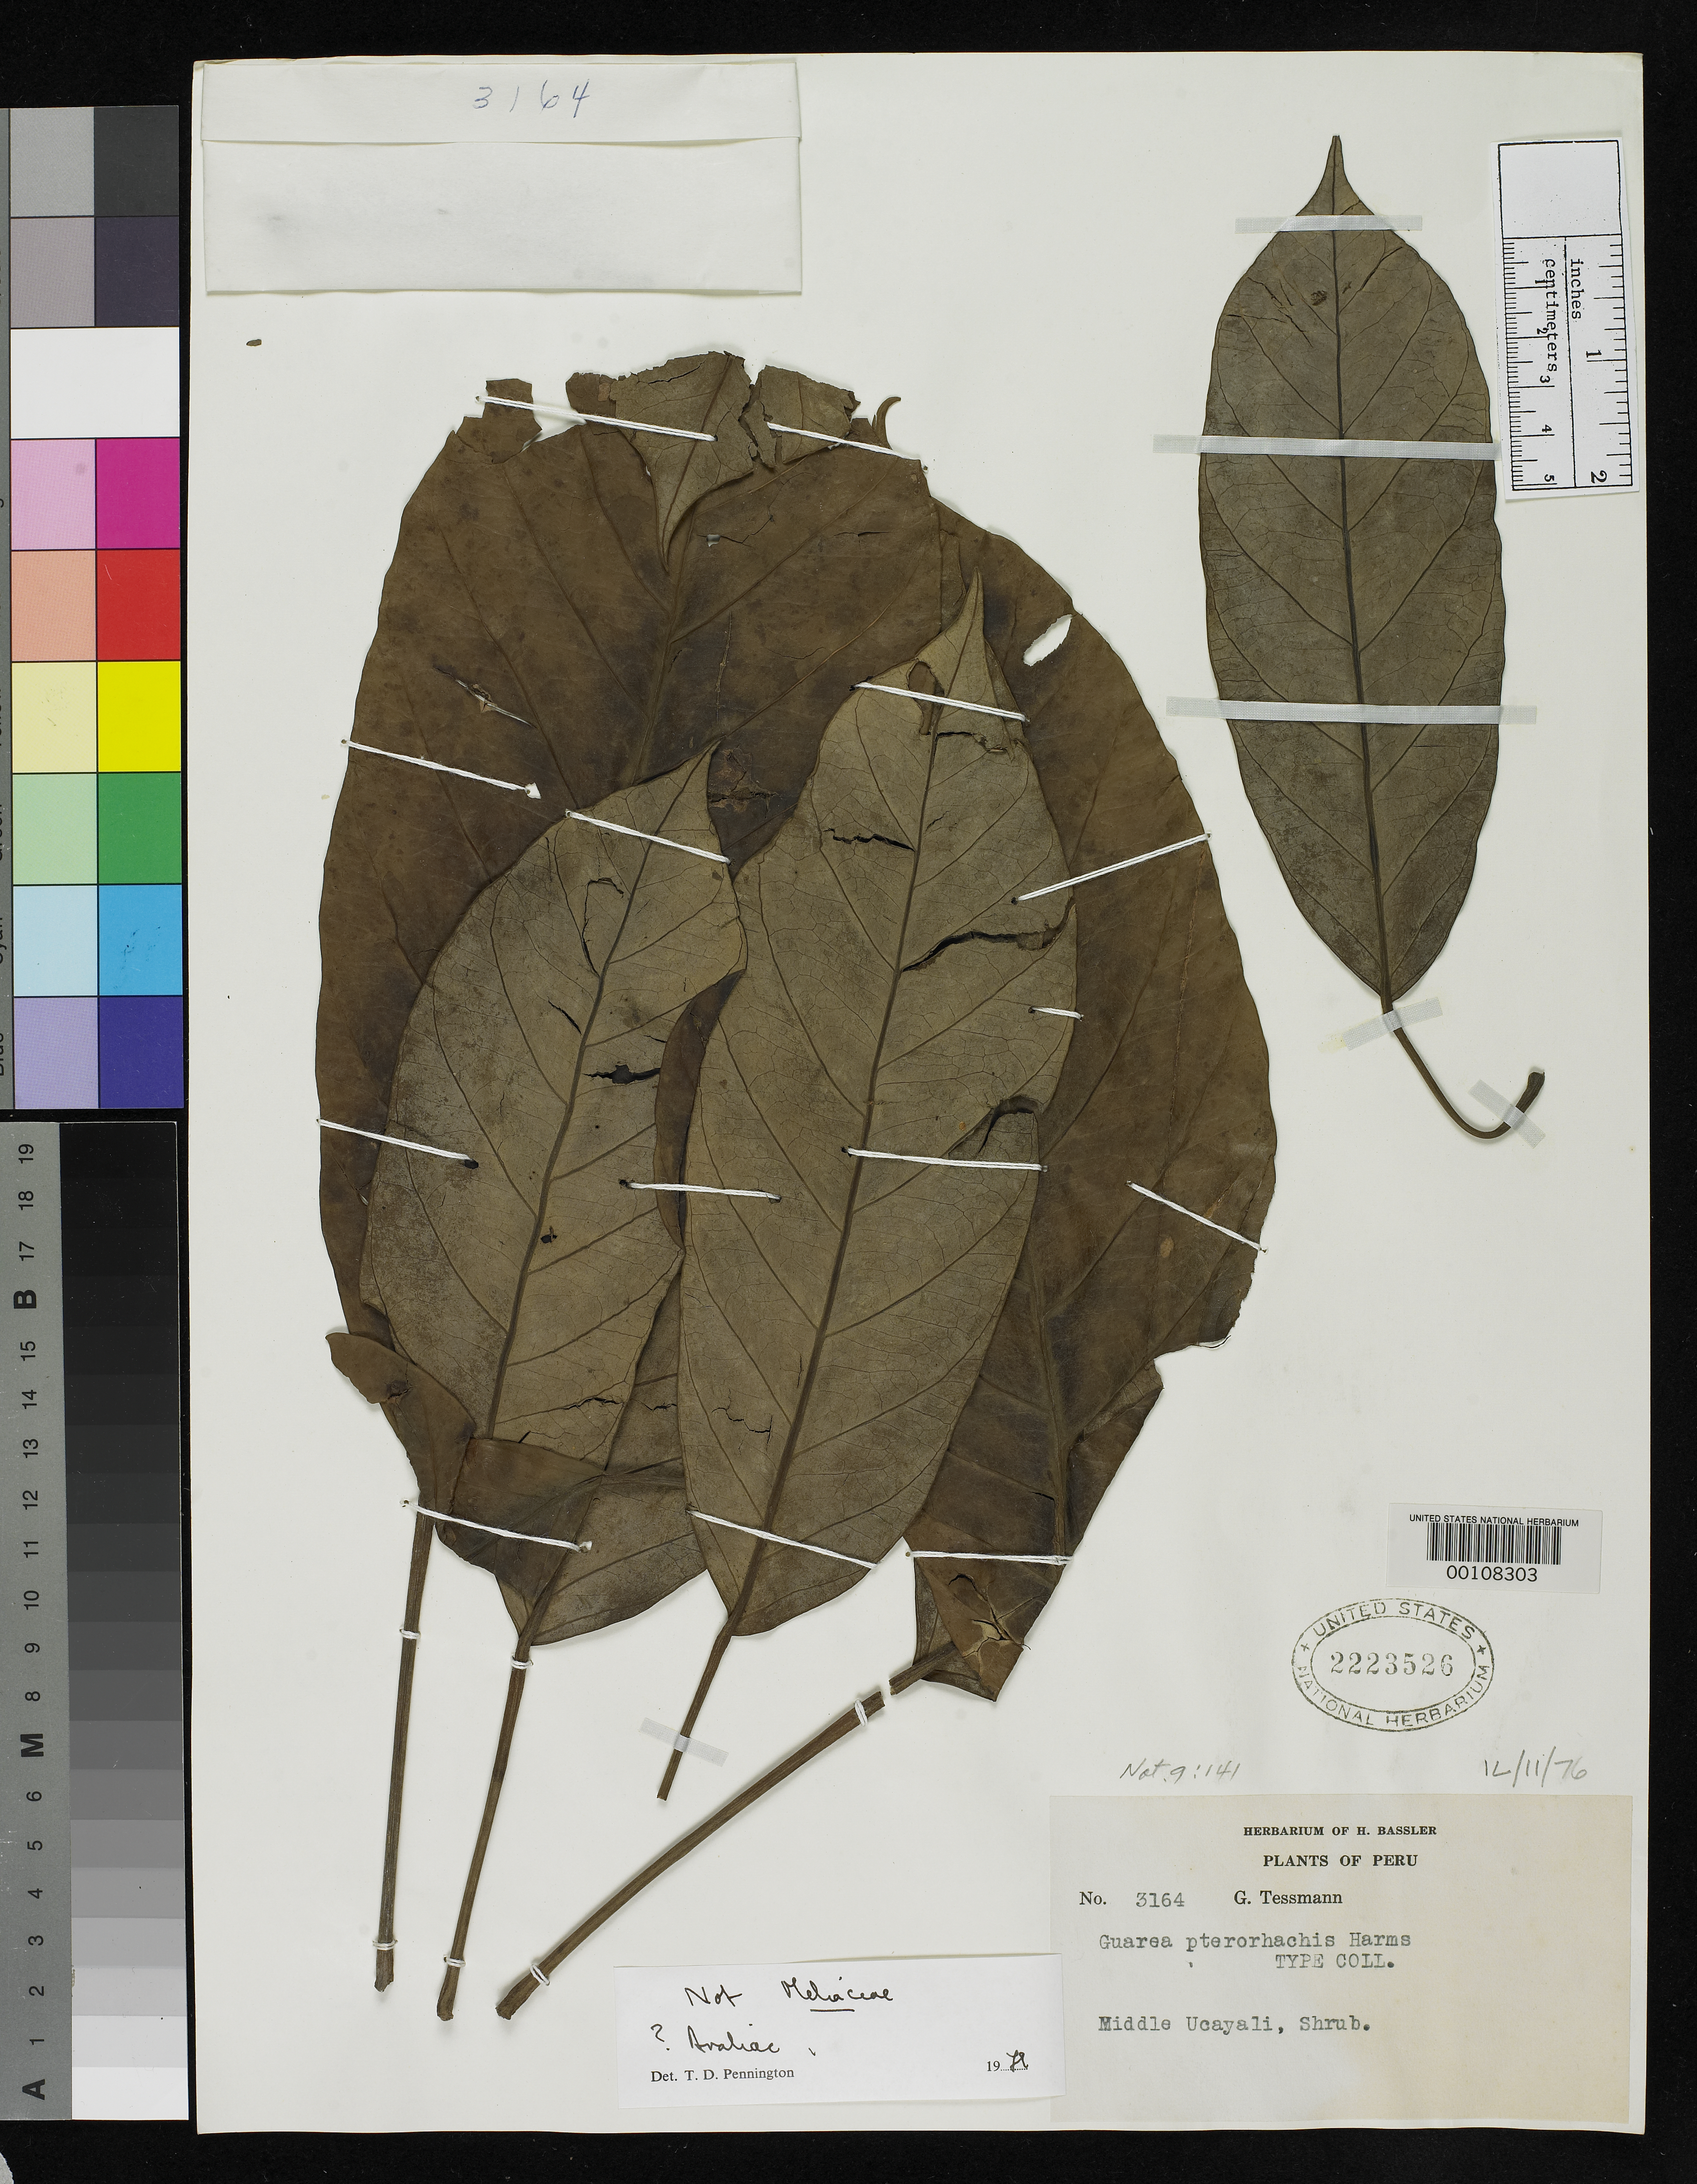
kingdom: Plantae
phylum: Tracheophyta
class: Magnoliopsida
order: Sapindales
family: Meliaceae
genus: Guarea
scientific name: Guarea pterorhachis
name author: Harms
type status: Isotype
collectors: G. Tessmann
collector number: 3164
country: Peru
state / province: Ucayali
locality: Middle Ucayali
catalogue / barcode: US 2223526